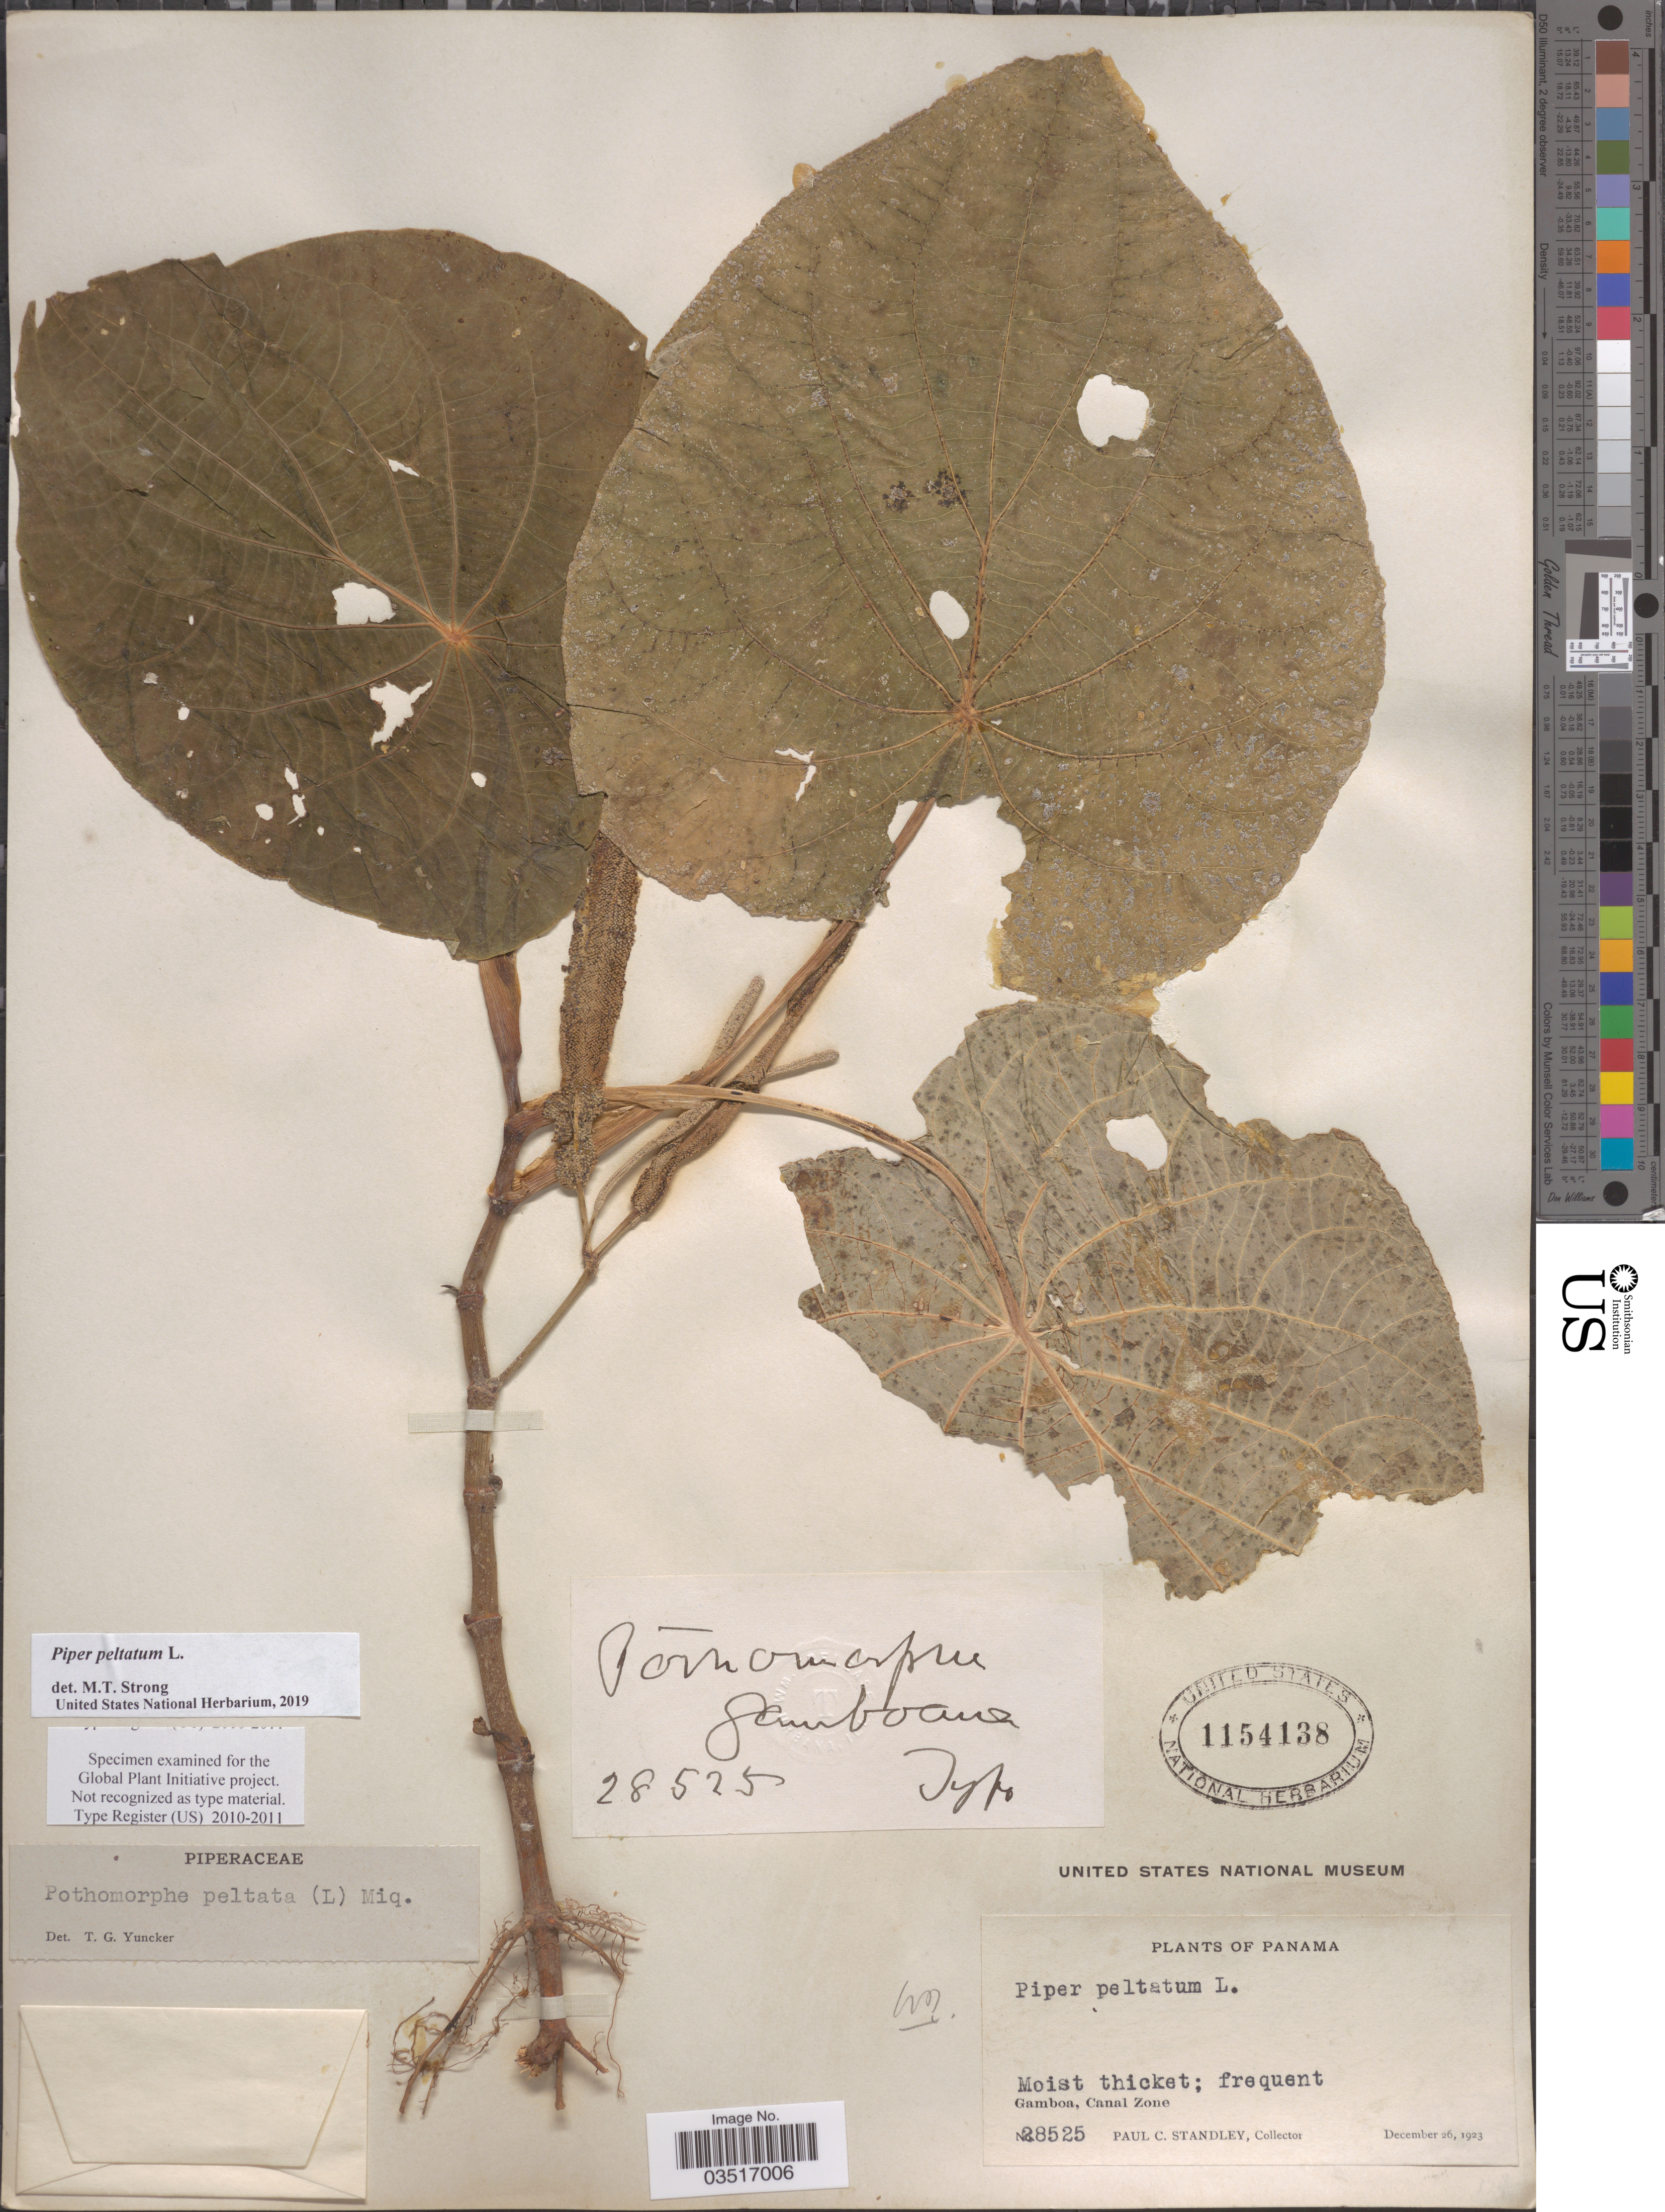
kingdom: Plantae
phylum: Tracheophyta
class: Magnoliopsida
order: Piperales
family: Piperaceae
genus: Piper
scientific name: Piper peltatum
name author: L.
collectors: P. C. Standley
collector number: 28525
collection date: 1923-12-26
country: Panama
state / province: Colón / Panamá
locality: Gamboa, Canal Zone.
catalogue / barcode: US 1154138